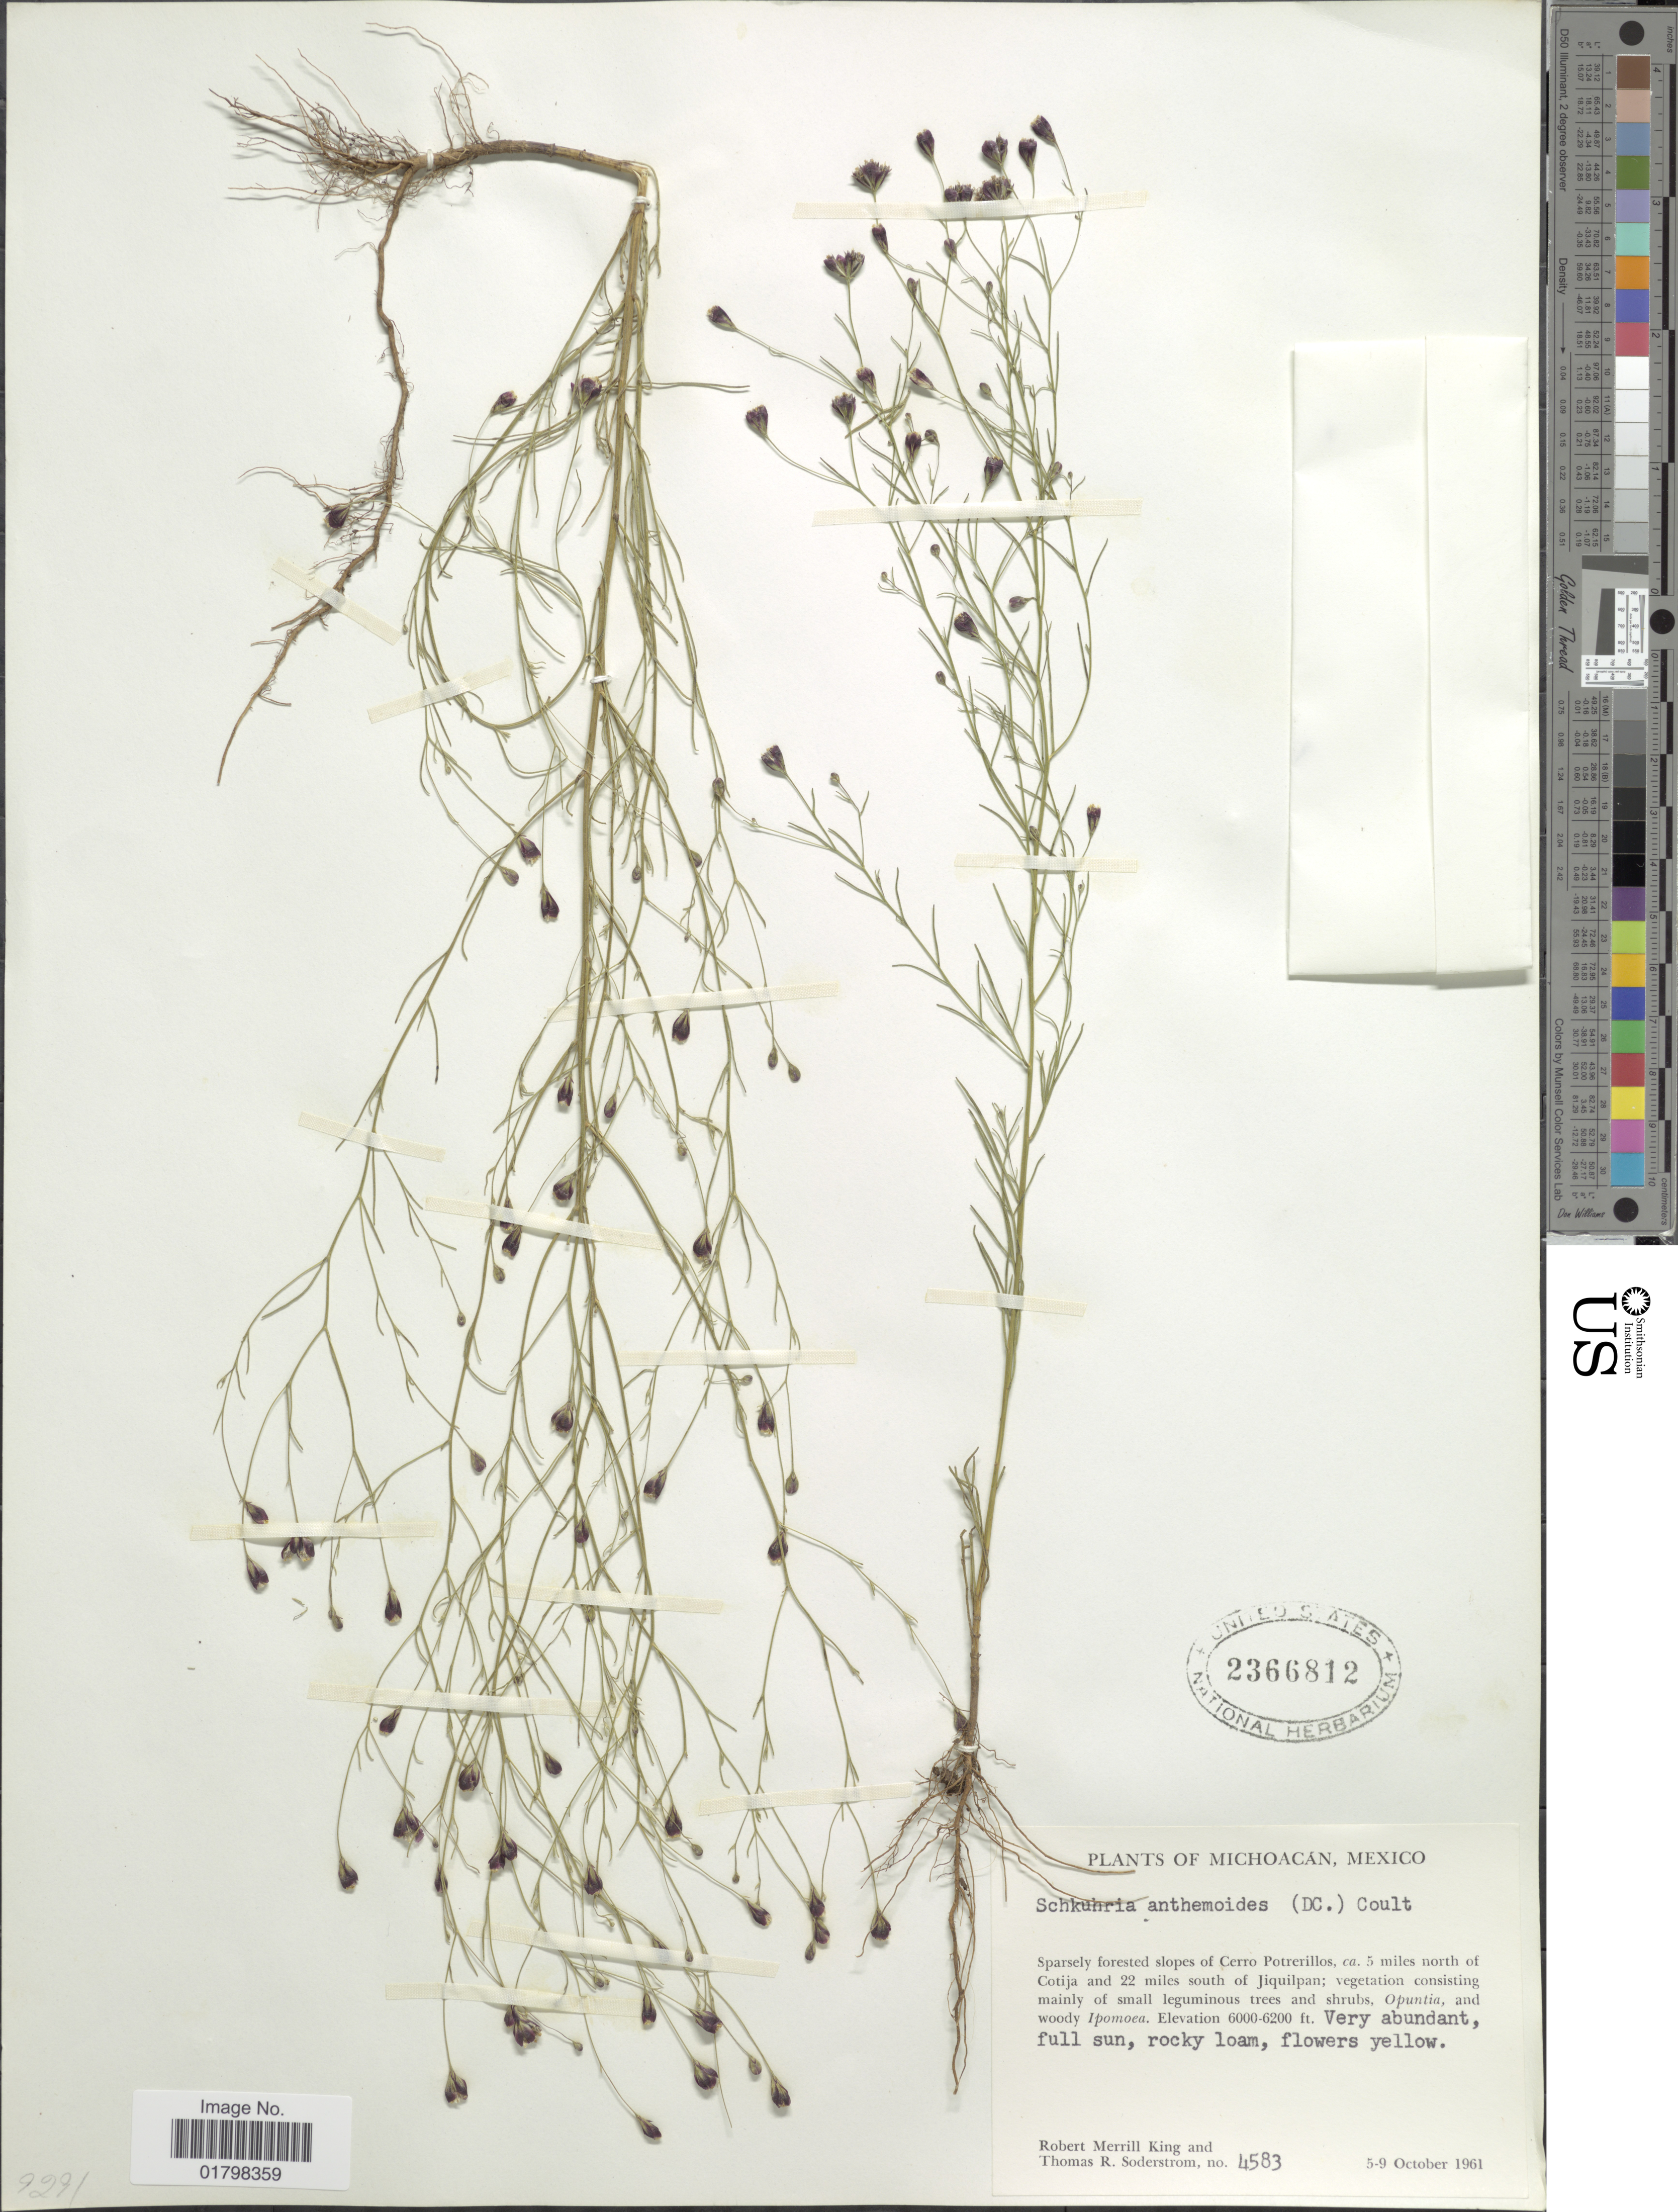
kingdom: Plantae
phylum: Tracheophyta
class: Magnoliopsida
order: Asterales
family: Asteraceae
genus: Schkuhria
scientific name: Schkuhria wislizeni var. frustrata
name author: S.F. Blake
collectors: R. M. King & T. R. Soderstrom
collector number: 4583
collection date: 1961-10-05/1961-10-09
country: Mexico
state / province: Michoacán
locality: Sparsely forested slopes of Cerro Potrerillos, ca. 5 miles north of Cotija and 22 miles south of Jiquilpan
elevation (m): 1829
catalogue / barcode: US 2366812